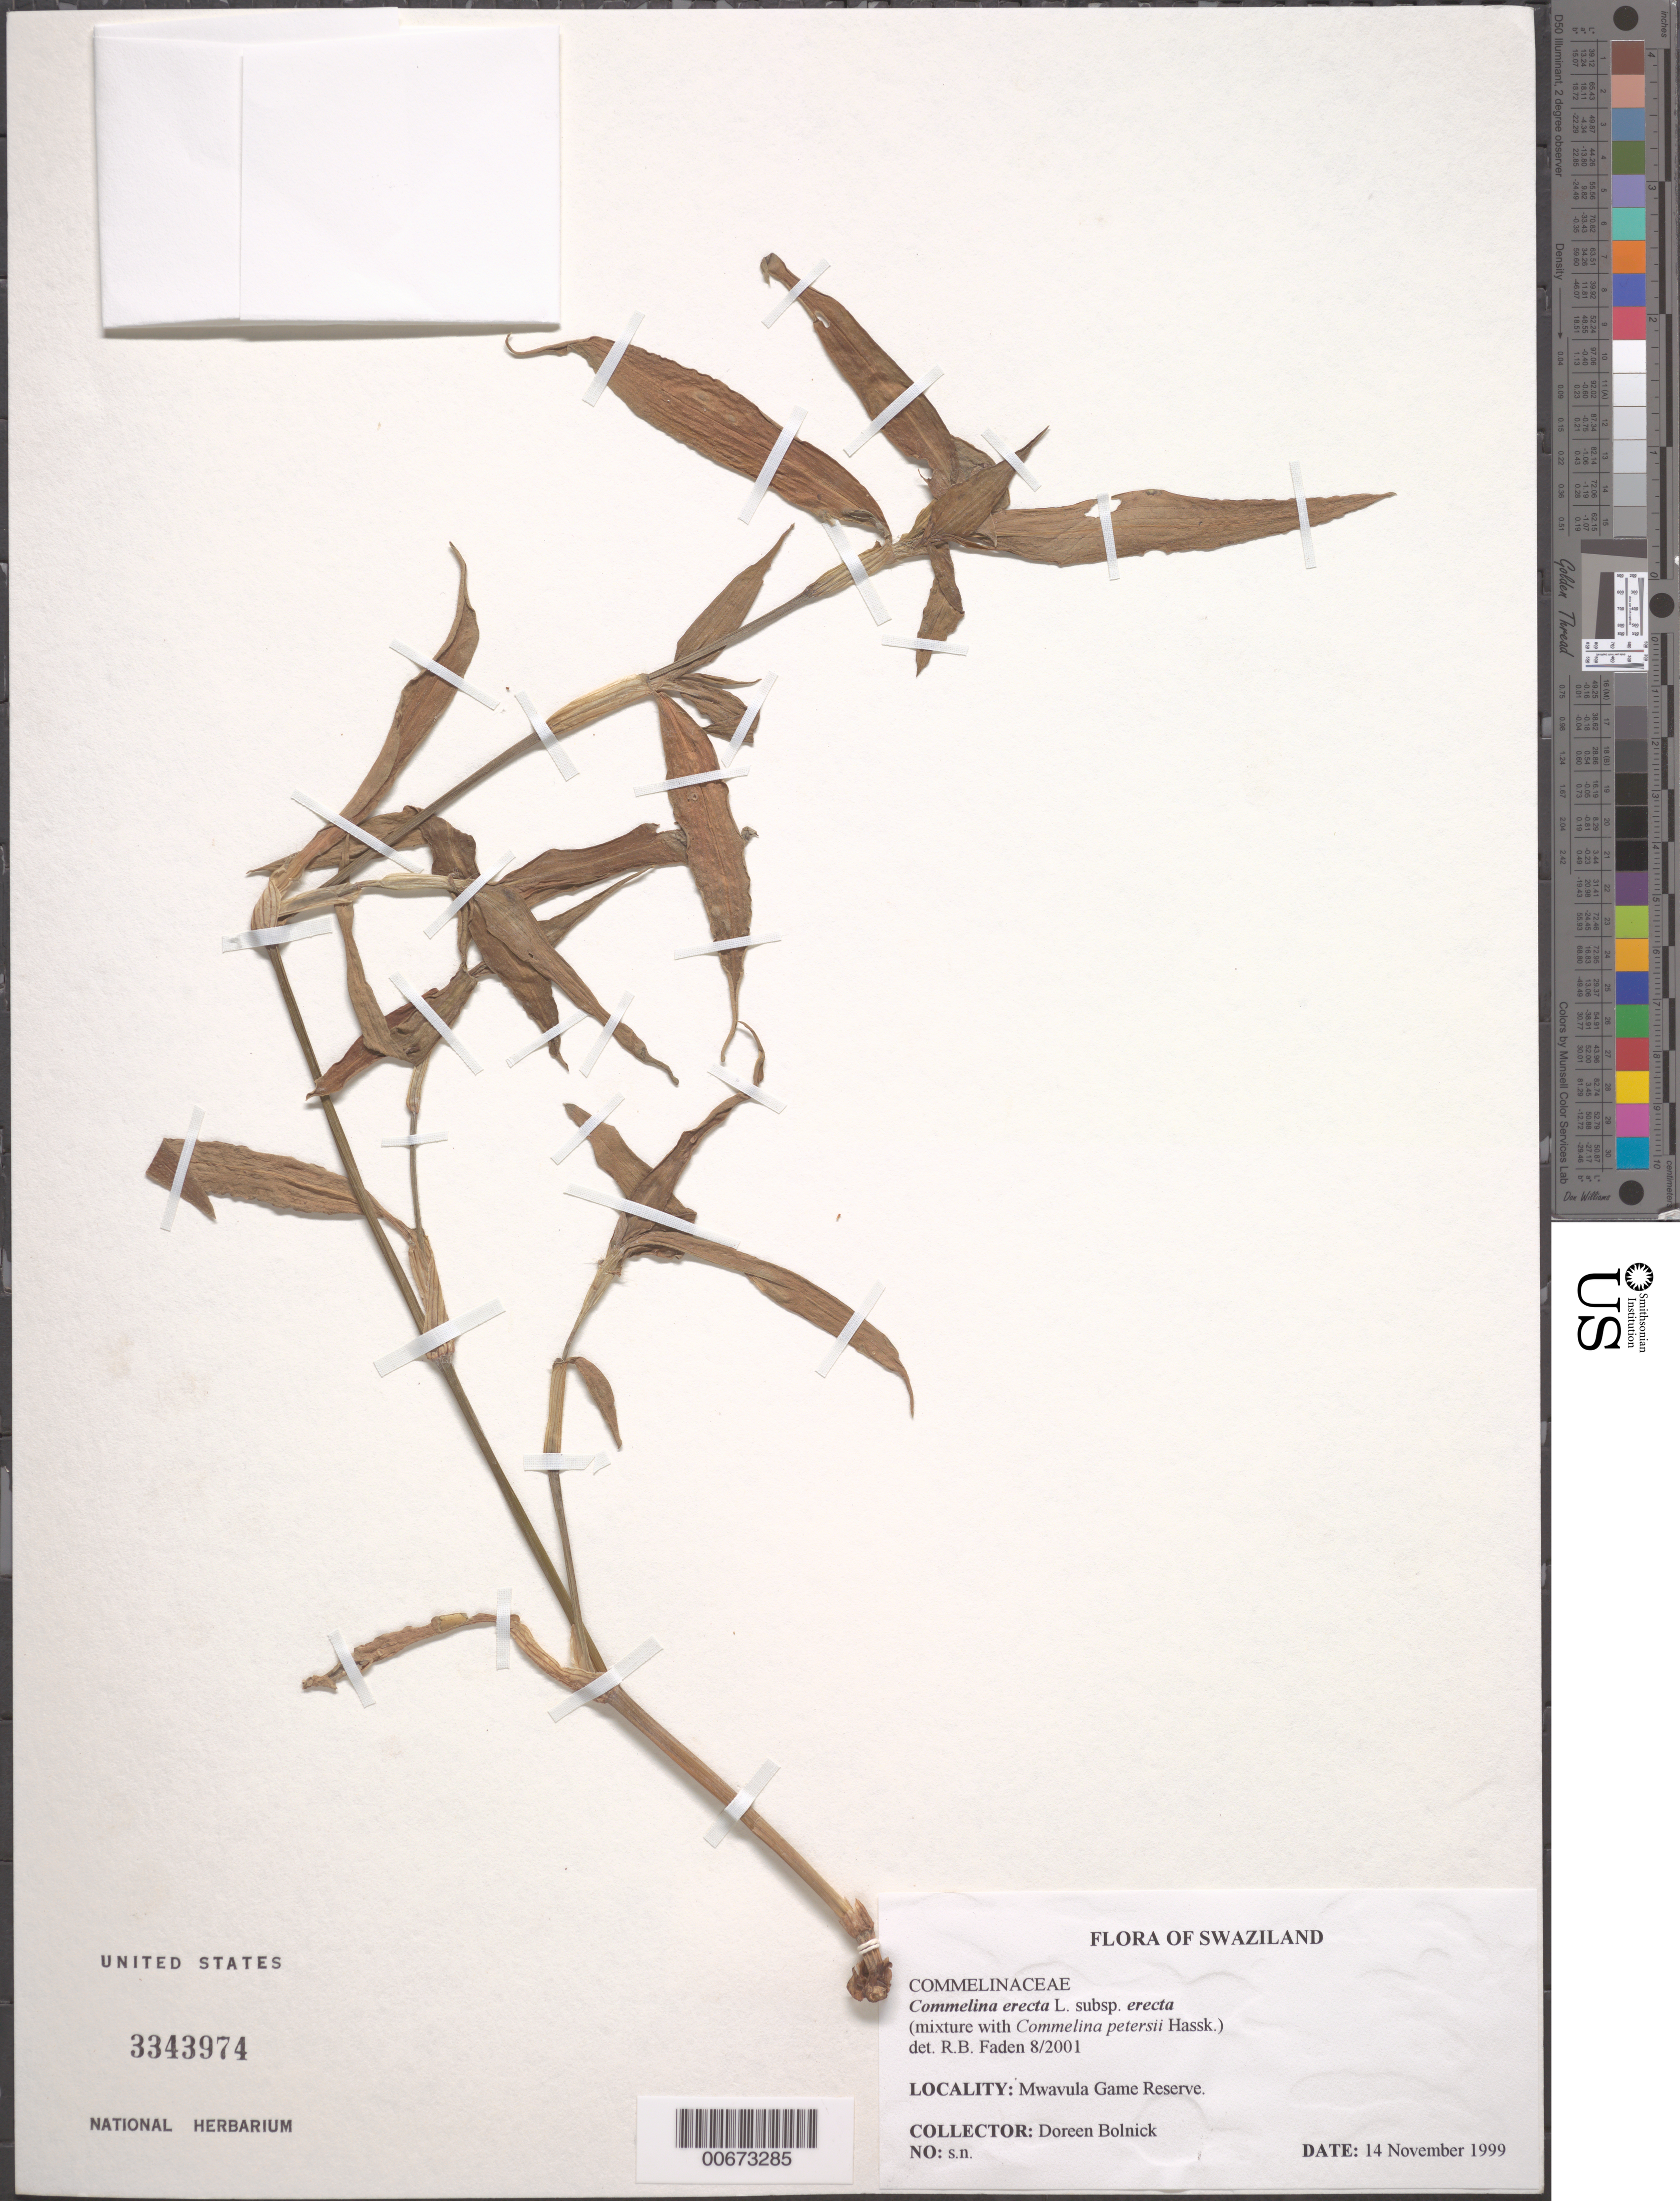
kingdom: Plantae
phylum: Tracheophyta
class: Liliopsida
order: Commelinales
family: Commelinaceae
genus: Commelina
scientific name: Commelina erecta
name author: L.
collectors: D. Bolnick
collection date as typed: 14 Nov 1999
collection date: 1999-11-14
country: Eswatini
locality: Mwavula Game Reserve.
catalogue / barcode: US 3343974